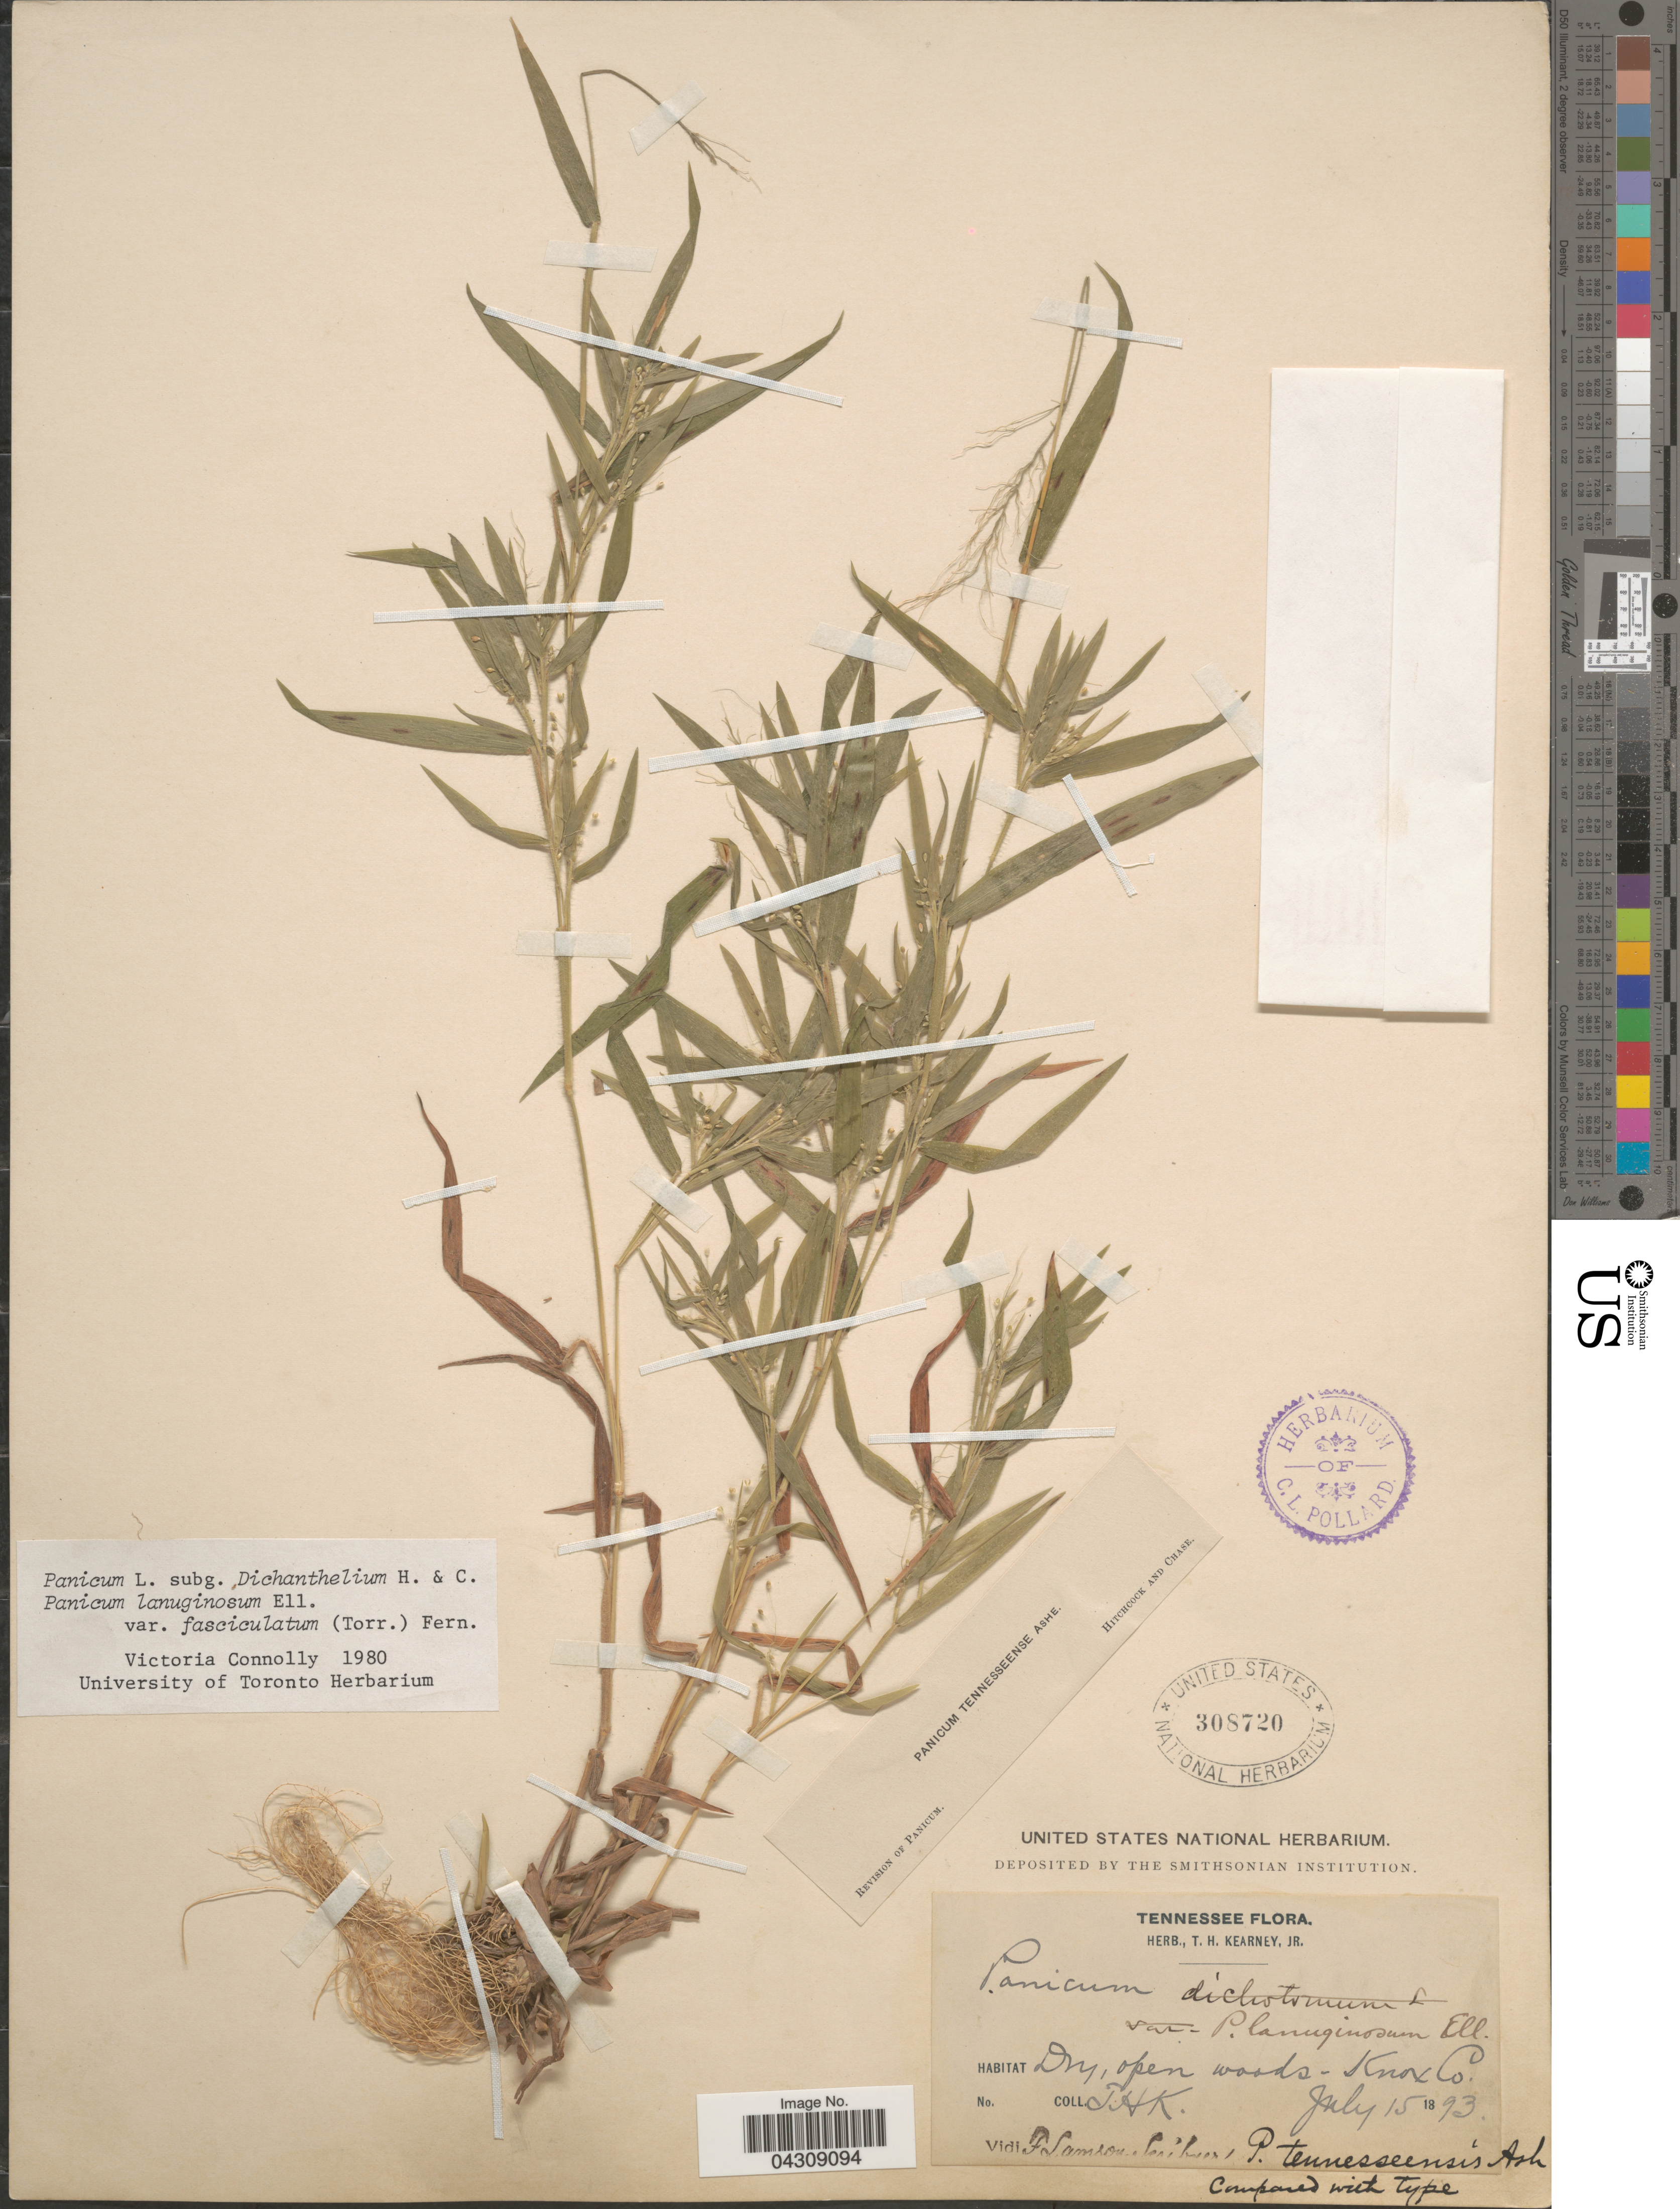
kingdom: Plantae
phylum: Tracheophyta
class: Liliopsida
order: Poales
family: Poaceae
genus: Dichanthelium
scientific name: Dichanthelium acuminatum var. acuminatum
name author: (Sw.) Gould & C.A. Clark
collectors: T. H. Kearney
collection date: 1893-07-15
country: United States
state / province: Tennessee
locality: Knox Co.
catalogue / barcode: US 308720